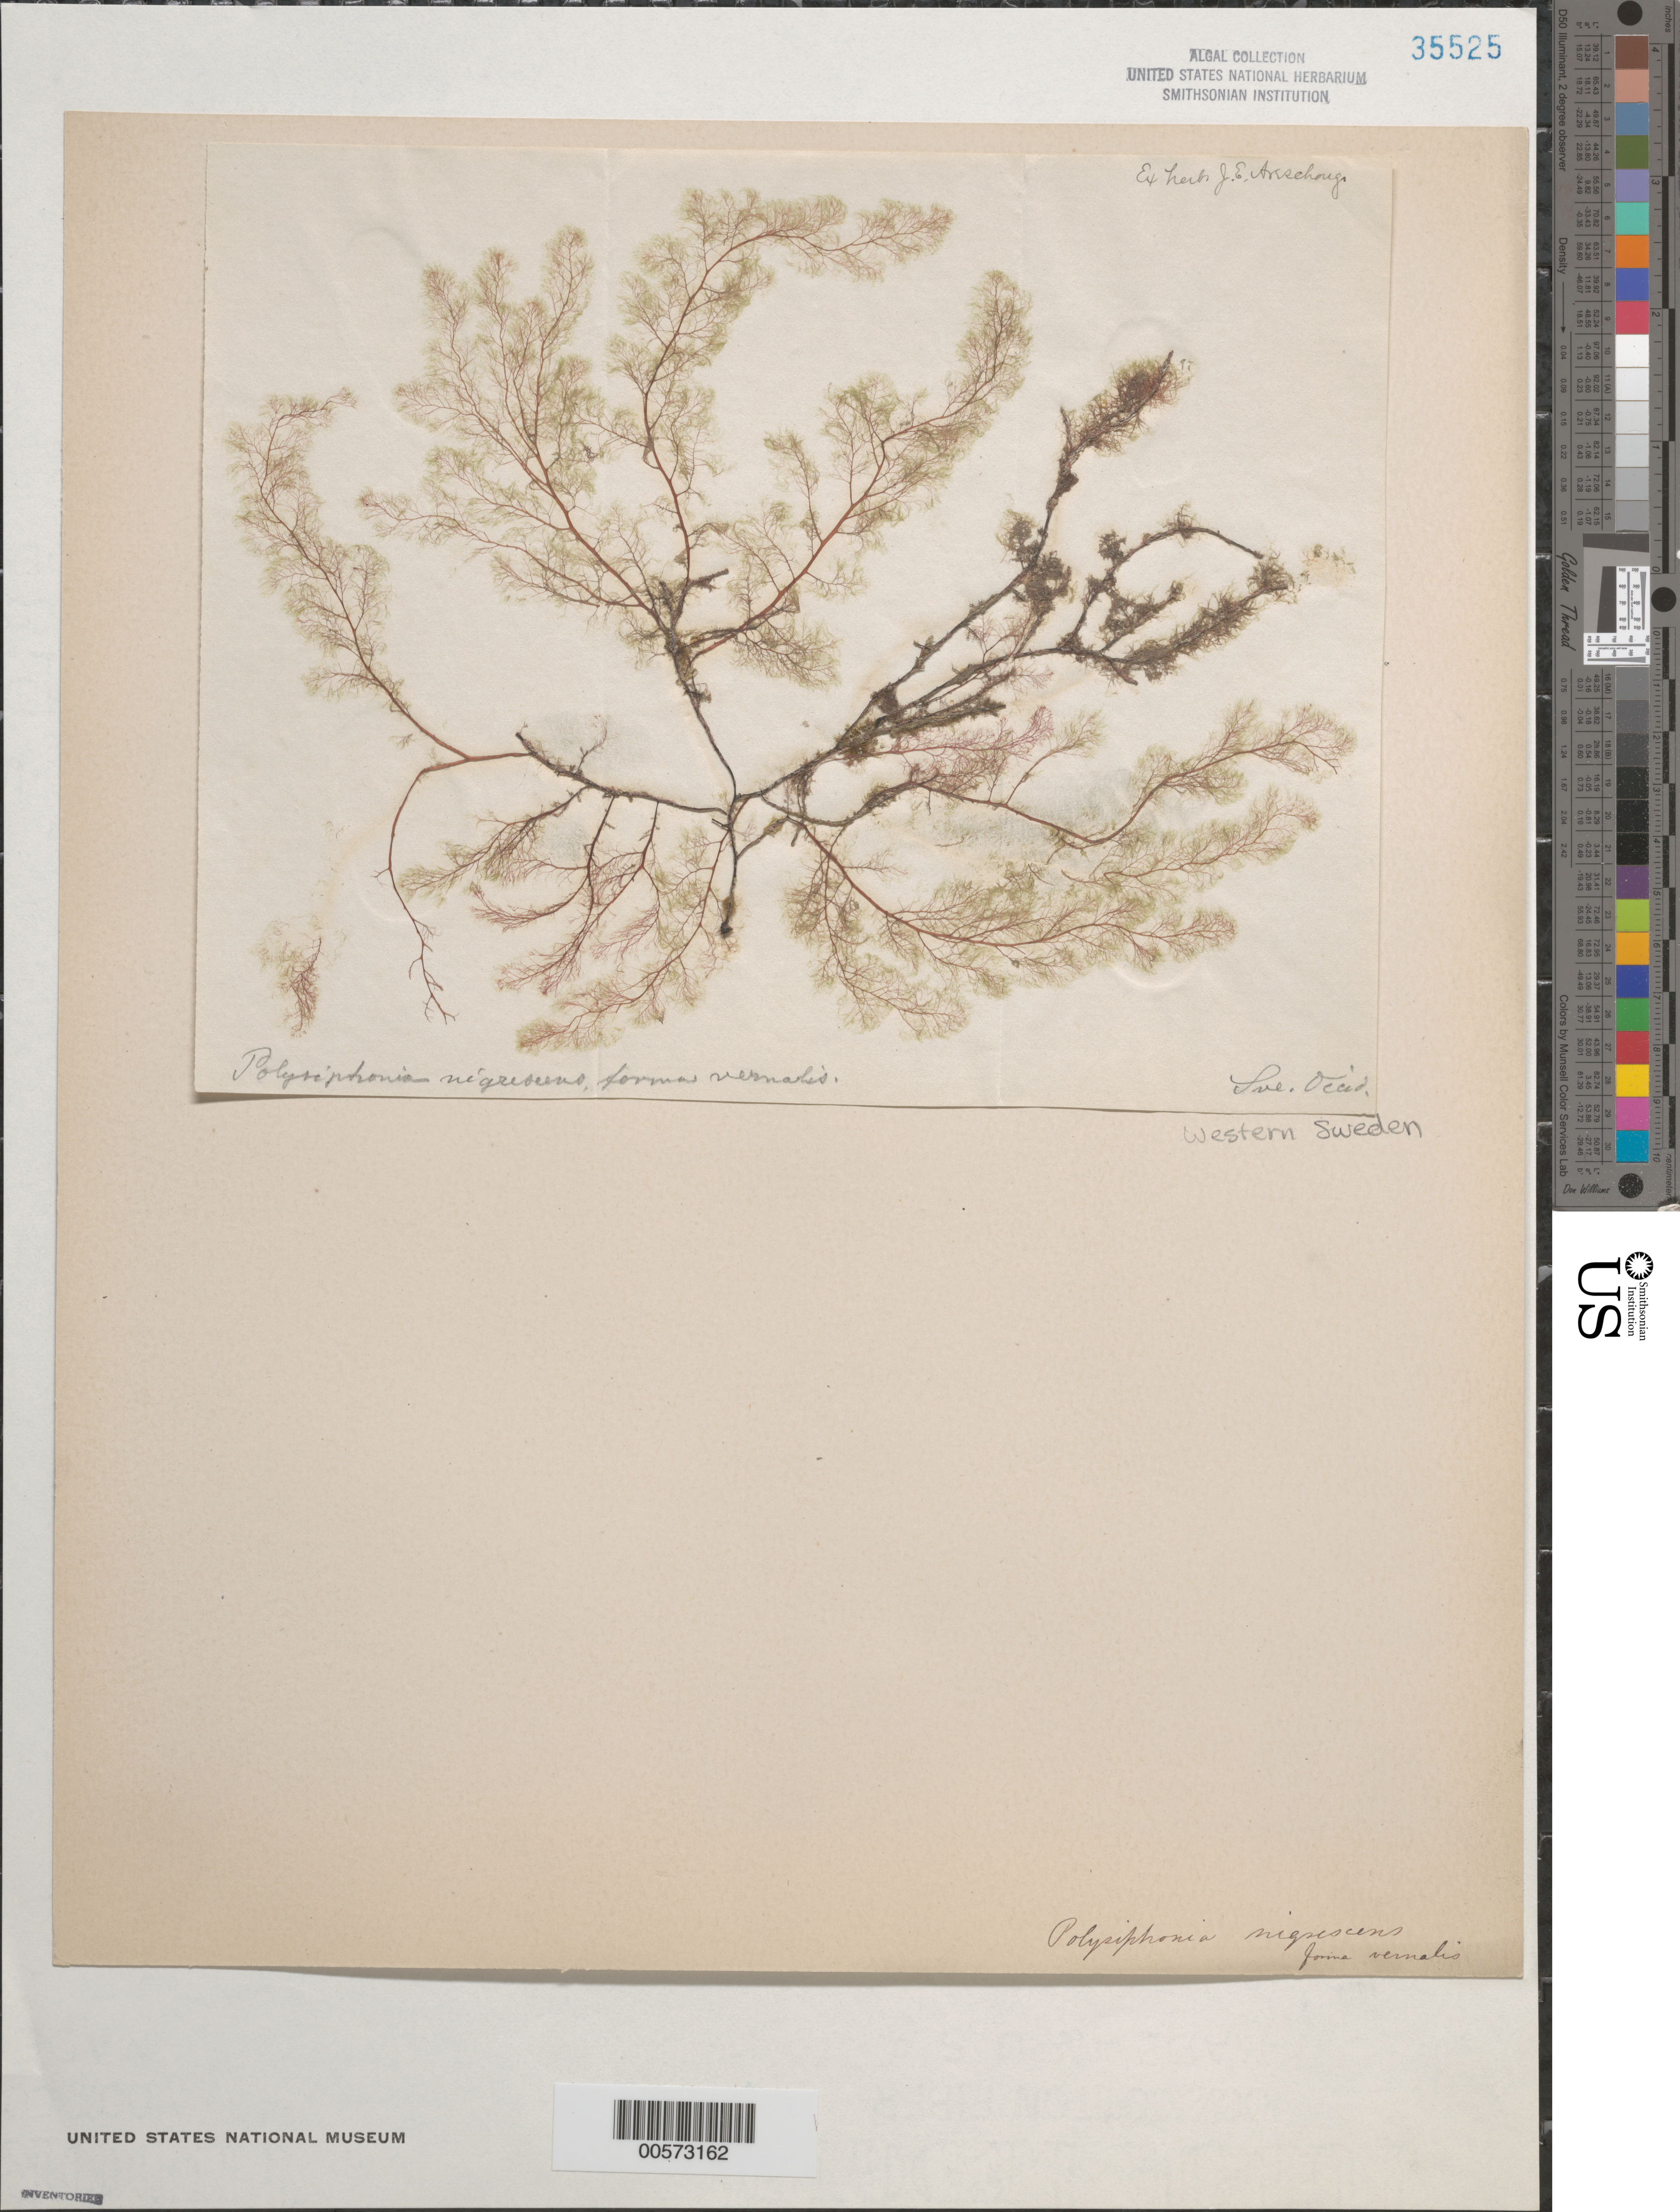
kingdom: Plantae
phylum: Rhodophyta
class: Florideophyceae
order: Ceramiales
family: Rhodomelaceae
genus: Vertebrata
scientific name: Vertebrata fucoides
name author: (Hudson) Kuntze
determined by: Algae name updating Project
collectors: J. Areschoug (herbarium)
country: Sweden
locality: Western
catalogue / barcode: US 35525